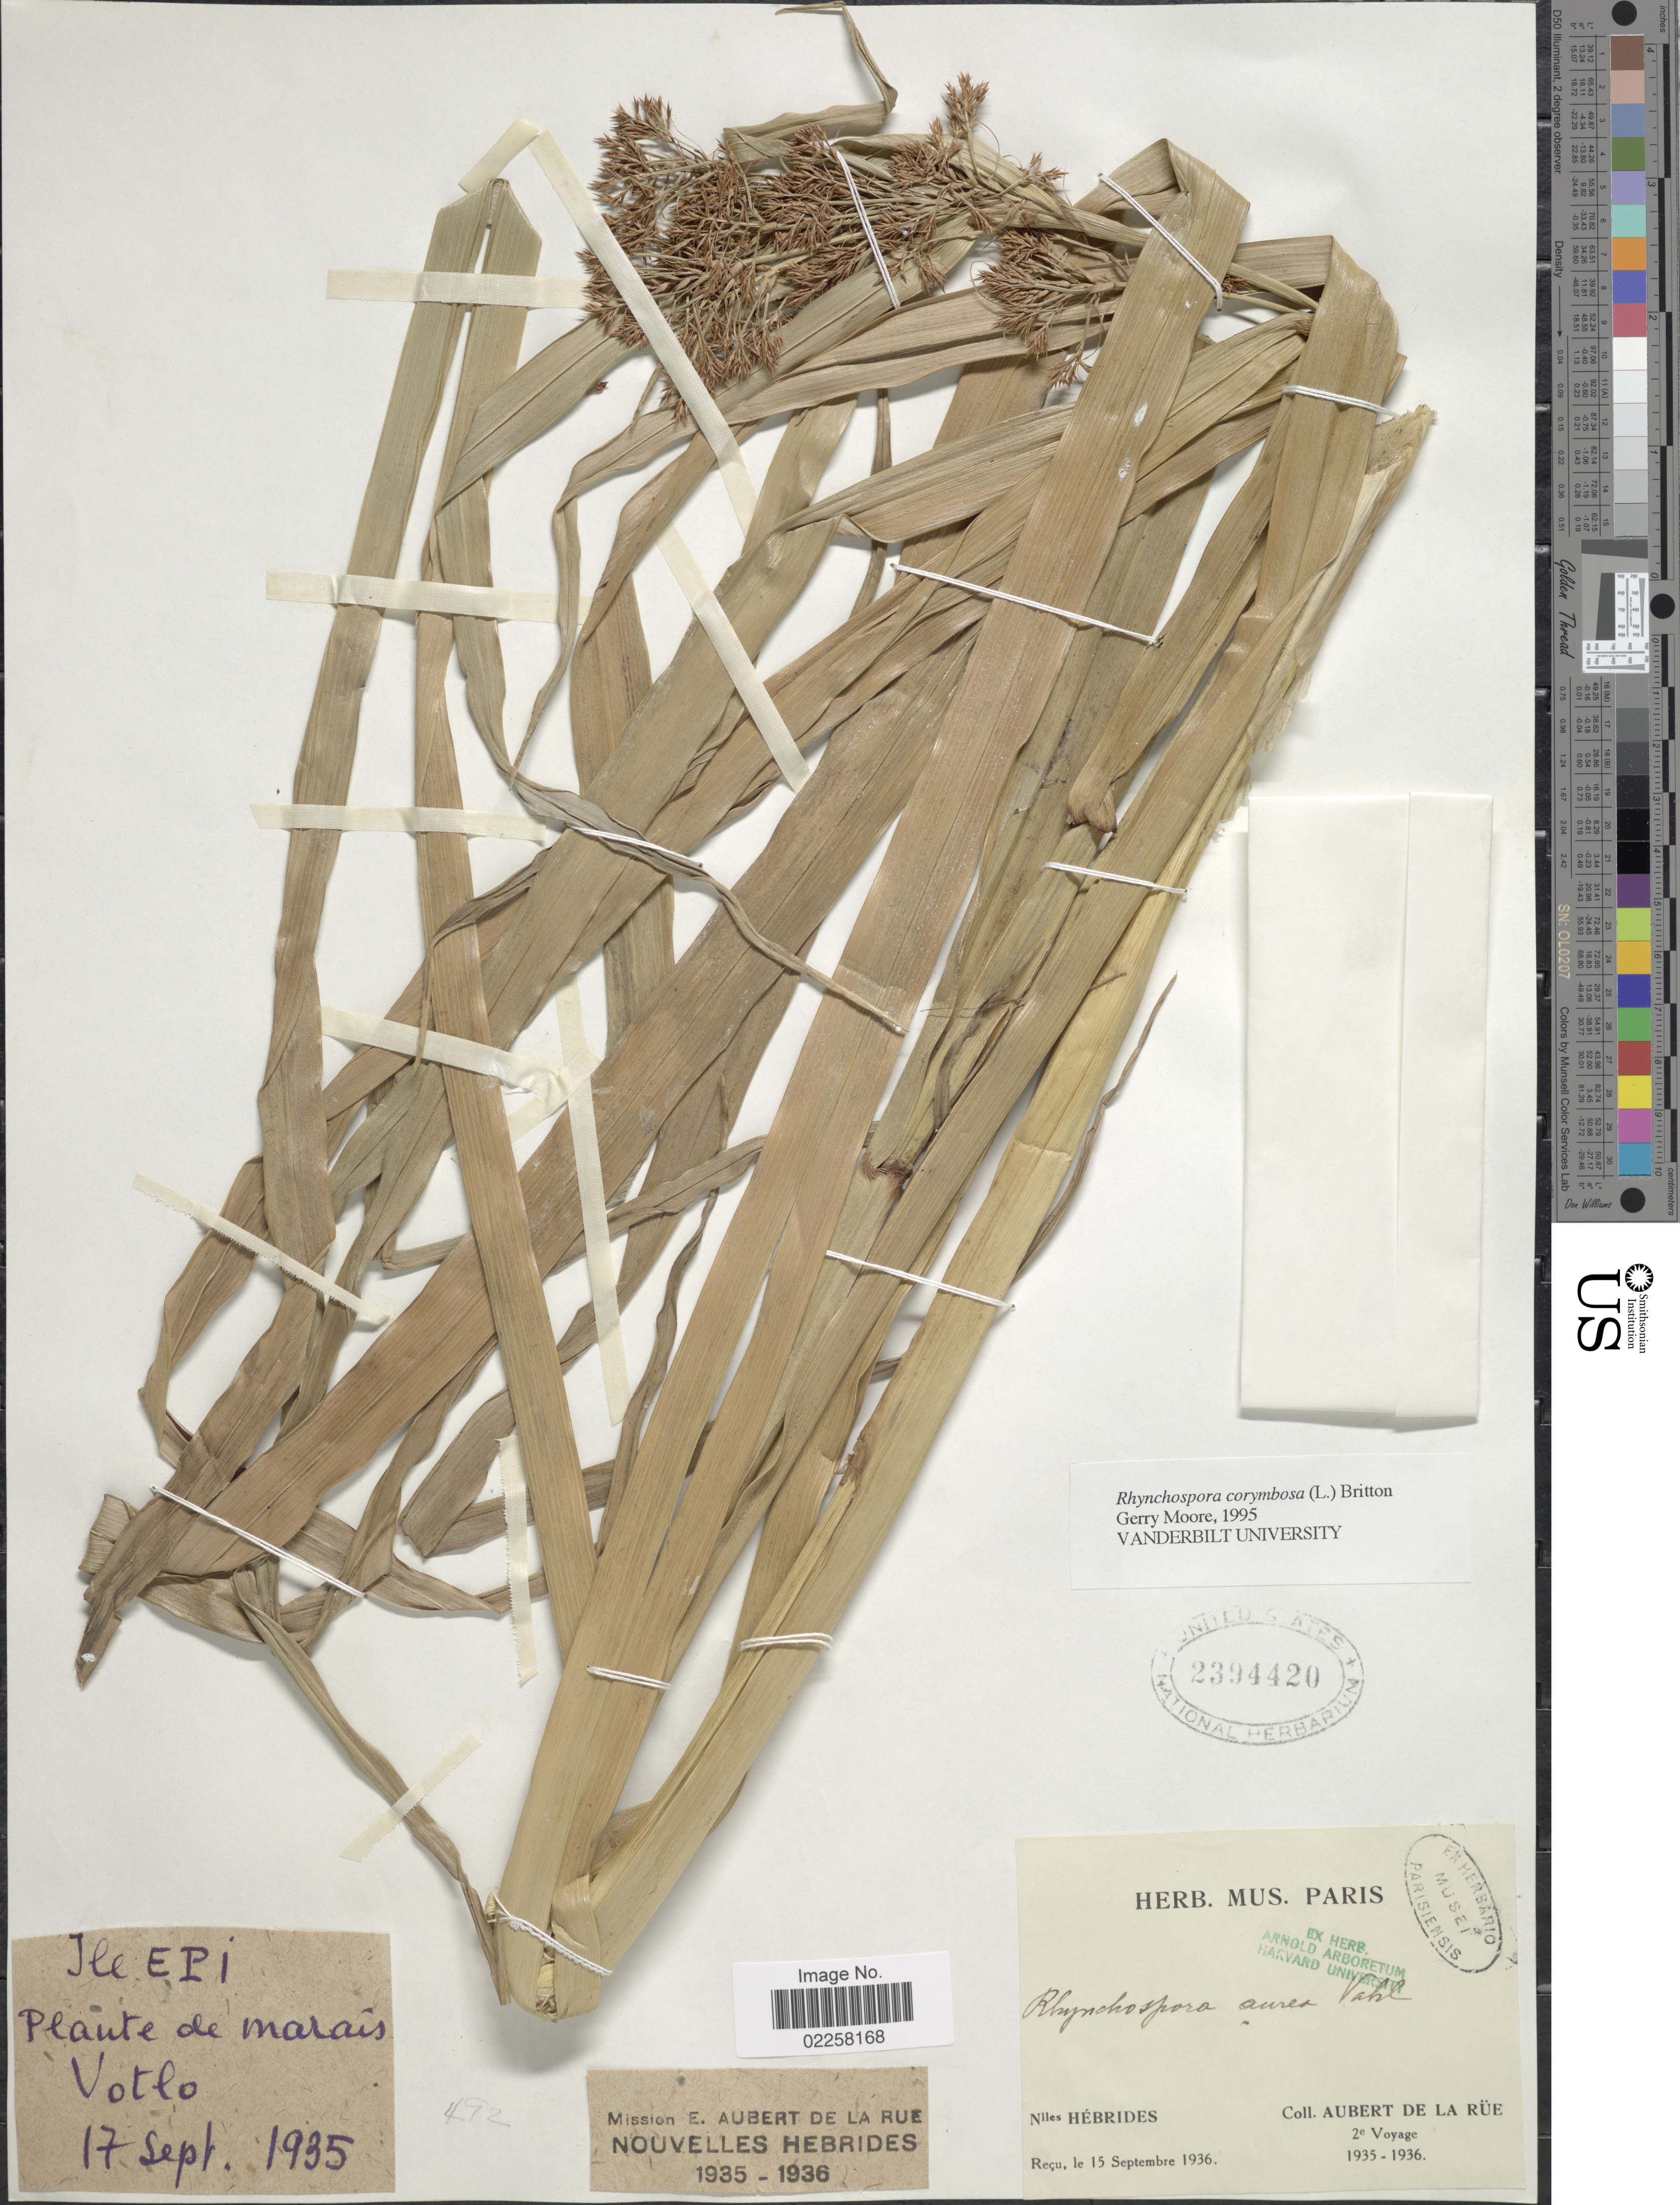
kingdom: Plantae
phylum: Tracheophyta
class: Liliopsida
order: Poales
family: Cyperaceae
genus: Rhynchospora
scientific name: Rhynchospora corymbosa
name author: (L.) Britton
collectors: E. Aubert de La Rüe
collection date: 1935-09-17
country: Vanuatu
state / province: Shefa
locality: Ile Epi. Plante de marais Votlo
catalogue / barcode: US 2394420